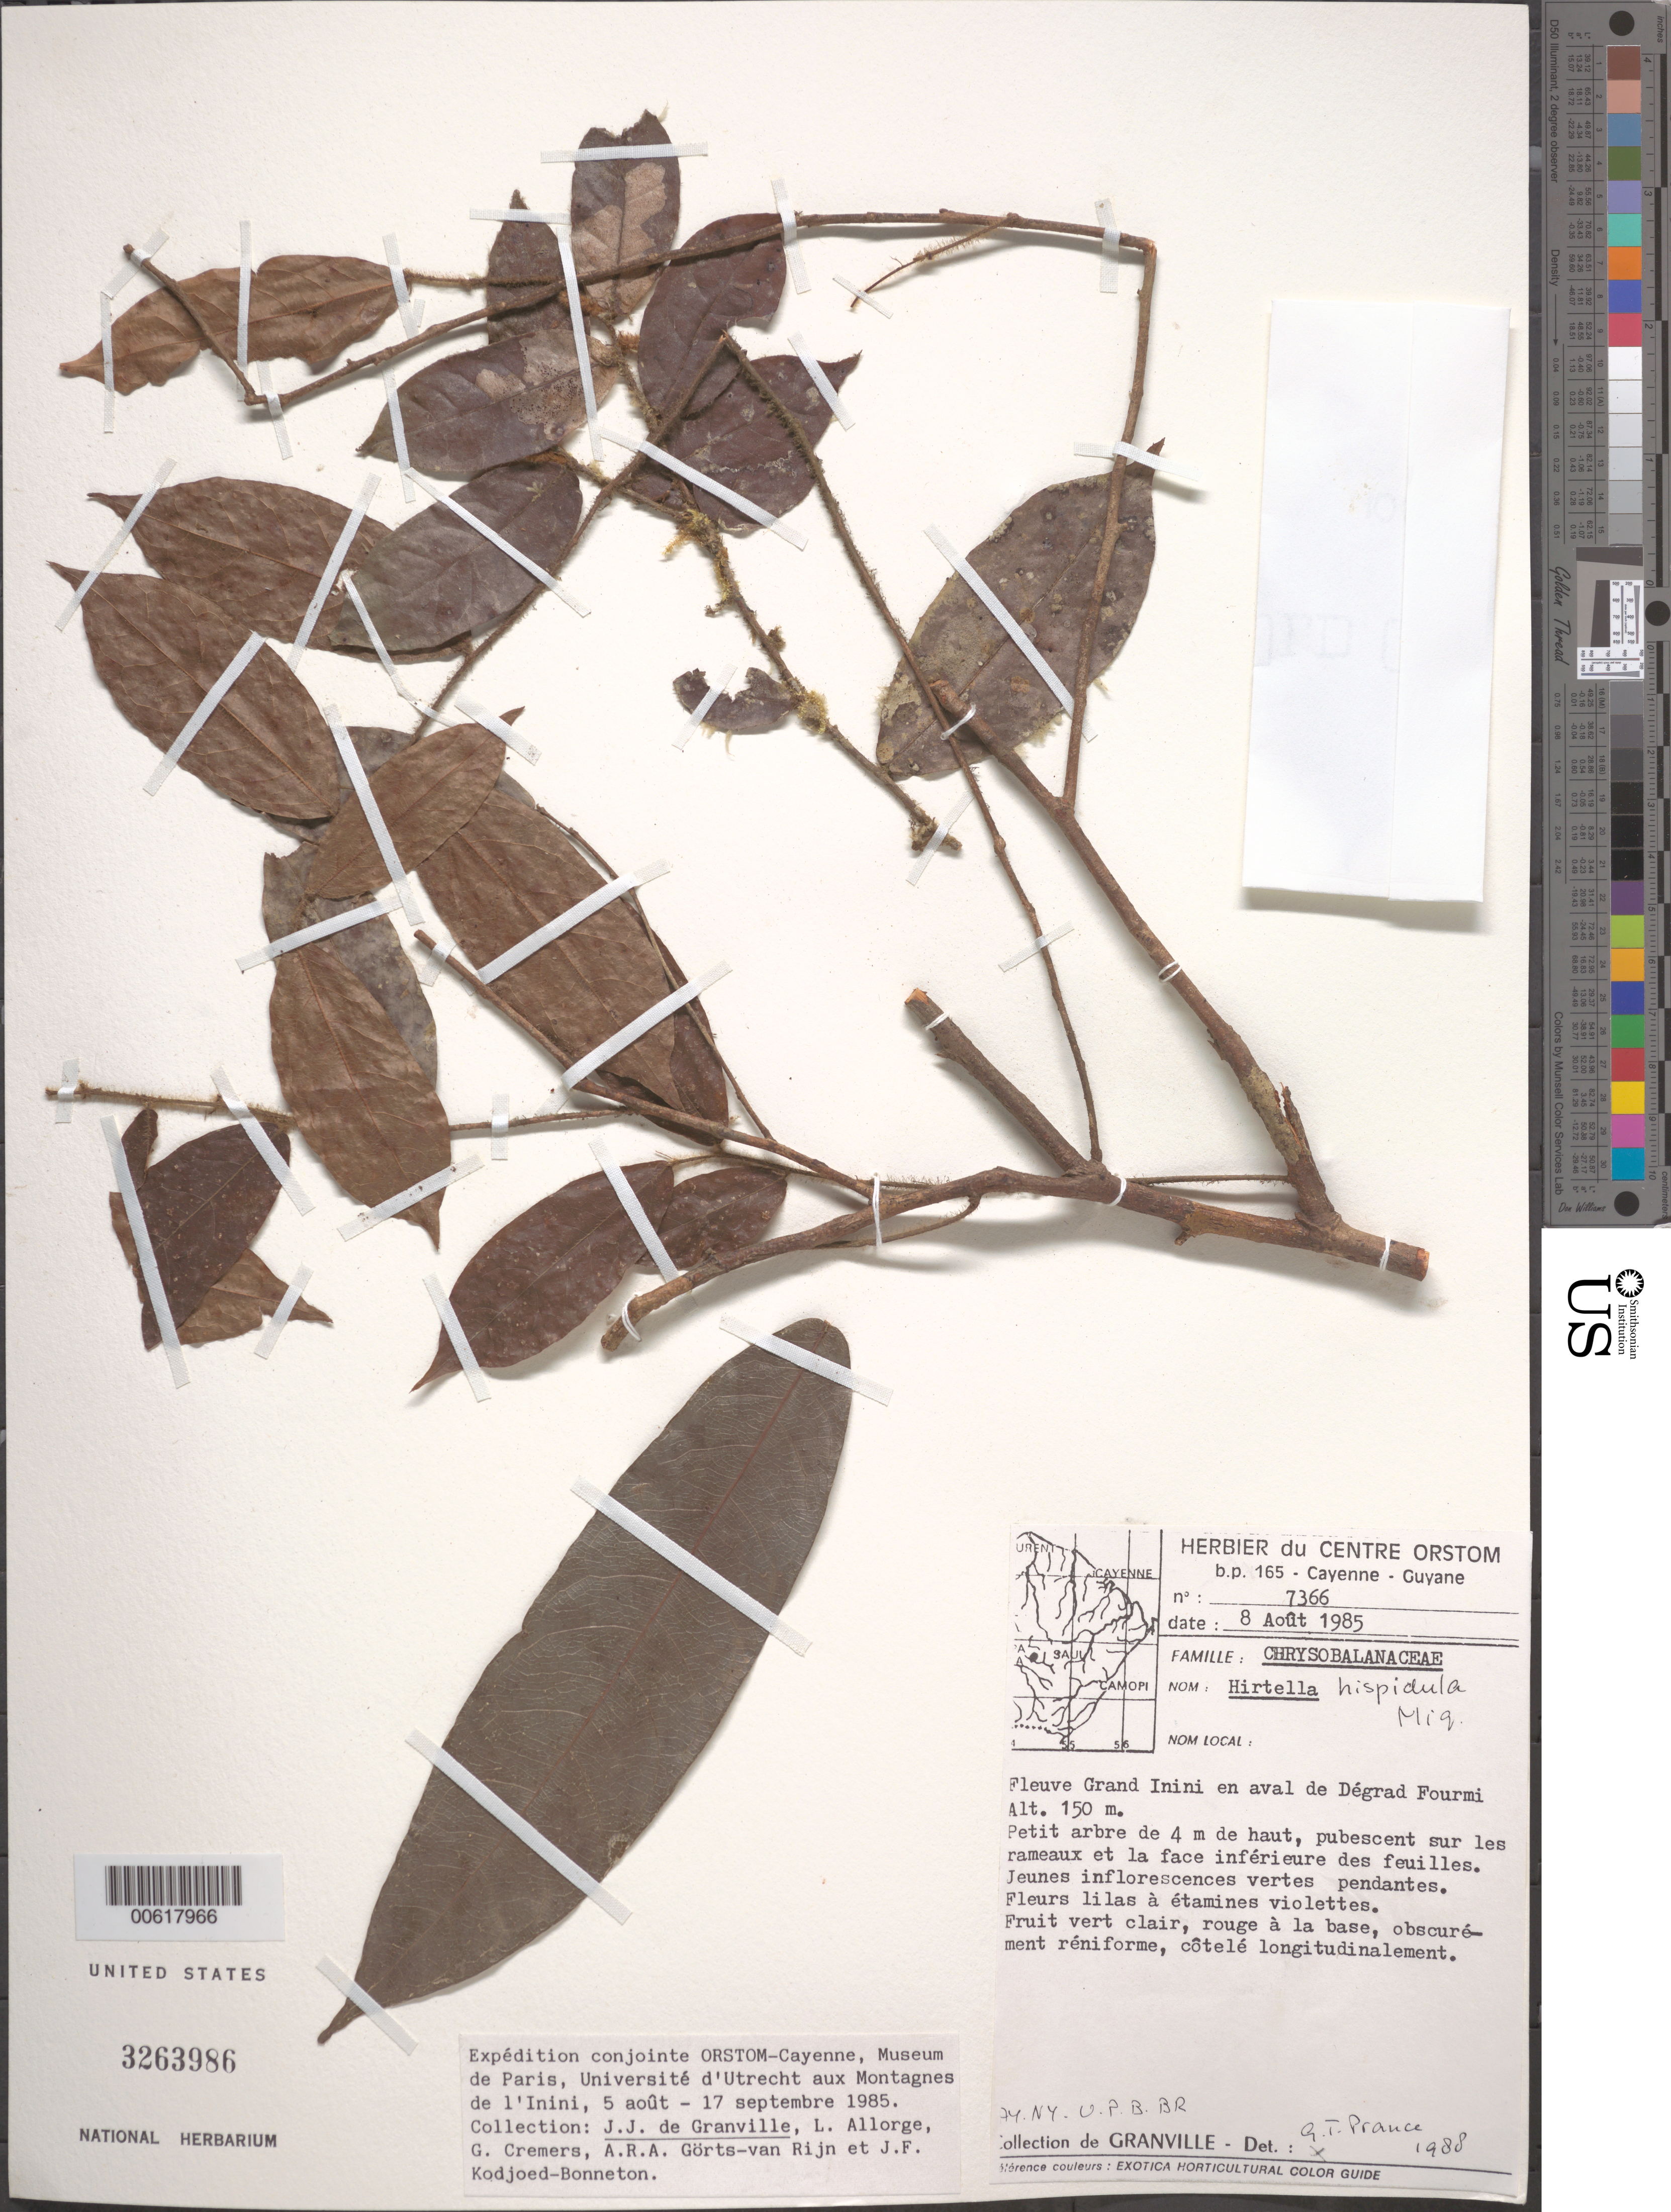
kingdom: Plantae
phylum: Tracheophyta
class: Magnoliopsida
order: Malpighiales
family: Chrysobalanaceae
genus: Hirtella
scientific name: Hirtella hispidula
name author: Miq.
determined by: Prance, G. T.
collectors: J.-J. de Granville, L. Allorge, G. Cremers, A. .R. A. Görts-van Rijn & J. Kodjoed-Bonneton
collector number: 7366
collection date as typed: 8-Aug-85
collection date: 1985-08-08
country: French Guiana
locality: Fleuve Grand Inini, en aval de Dégrad Fourmi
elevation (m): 150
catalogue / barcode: US 3263986